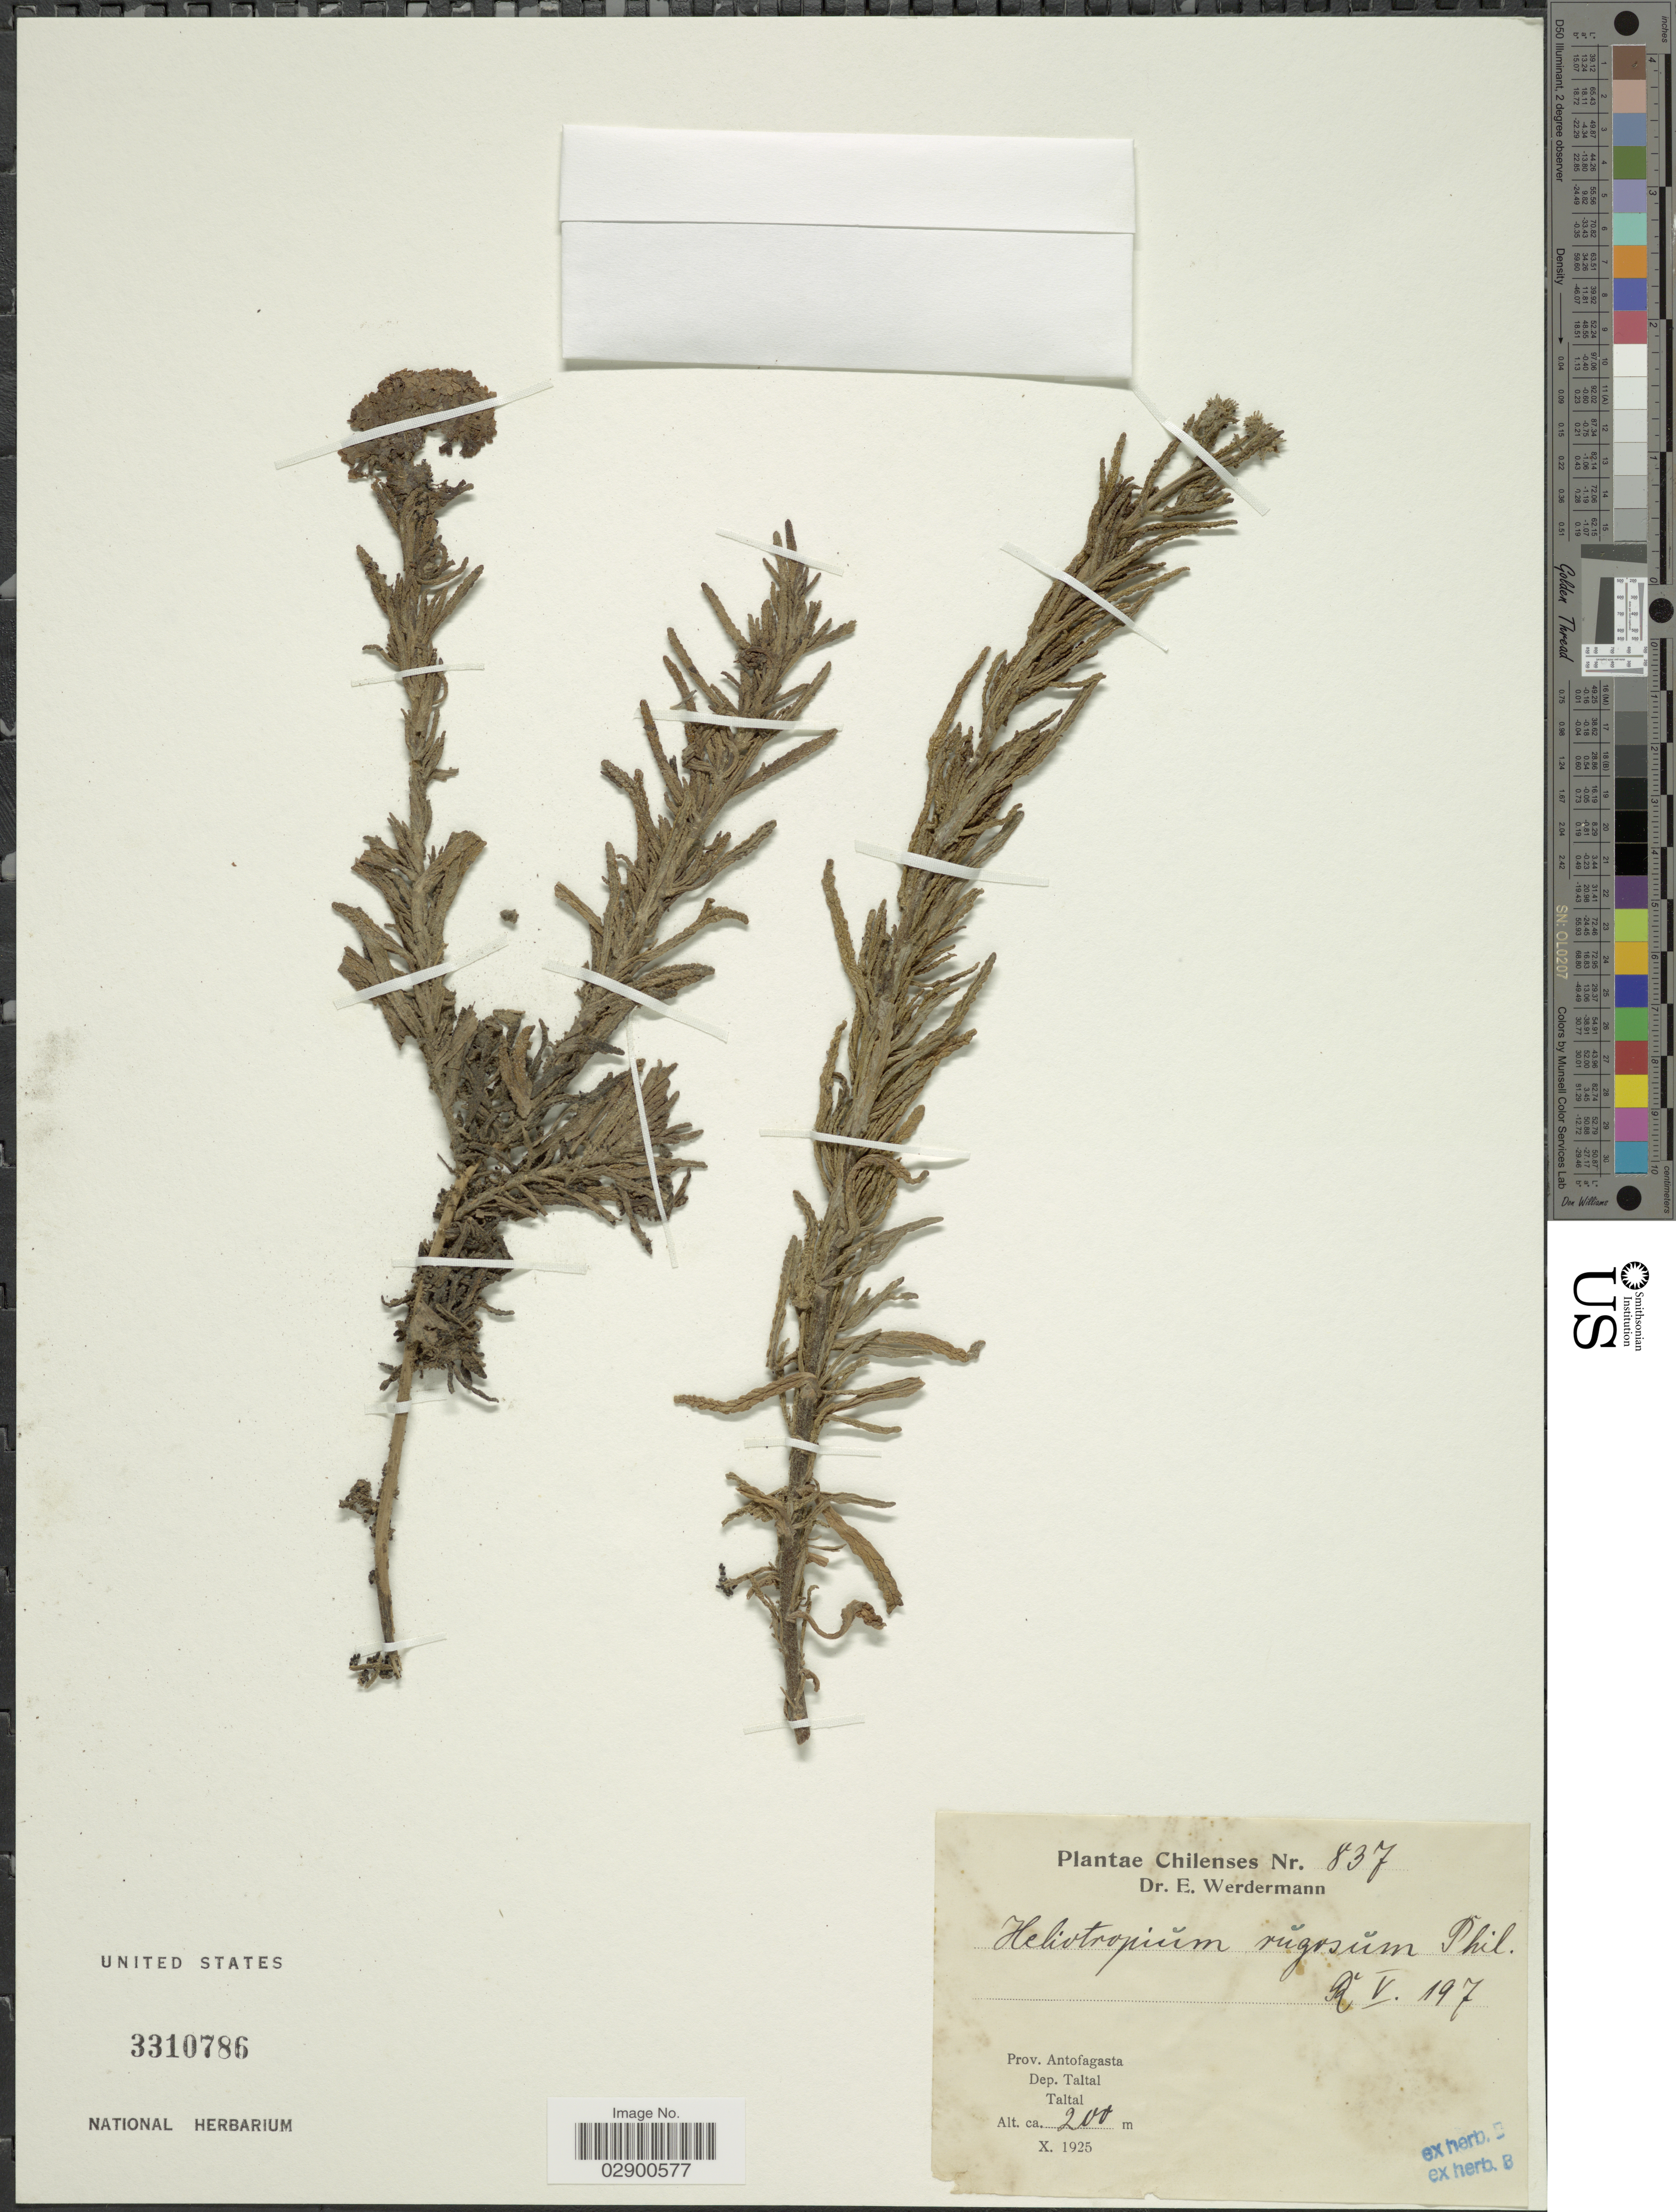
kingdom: Plantae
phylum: Tracheophyta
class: Magnoliopsida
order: Boraginales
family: Heliotropiaceae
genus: Heliotropium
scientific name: Heliotropium rugosum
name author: (Galeotti) M. Martens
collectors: E. Werdermann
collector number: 837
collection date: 1925-10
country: Chile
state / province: Antofagasta (II)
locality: Dep. Taltal. Taltal.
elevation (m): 200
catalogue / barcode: US 3310786